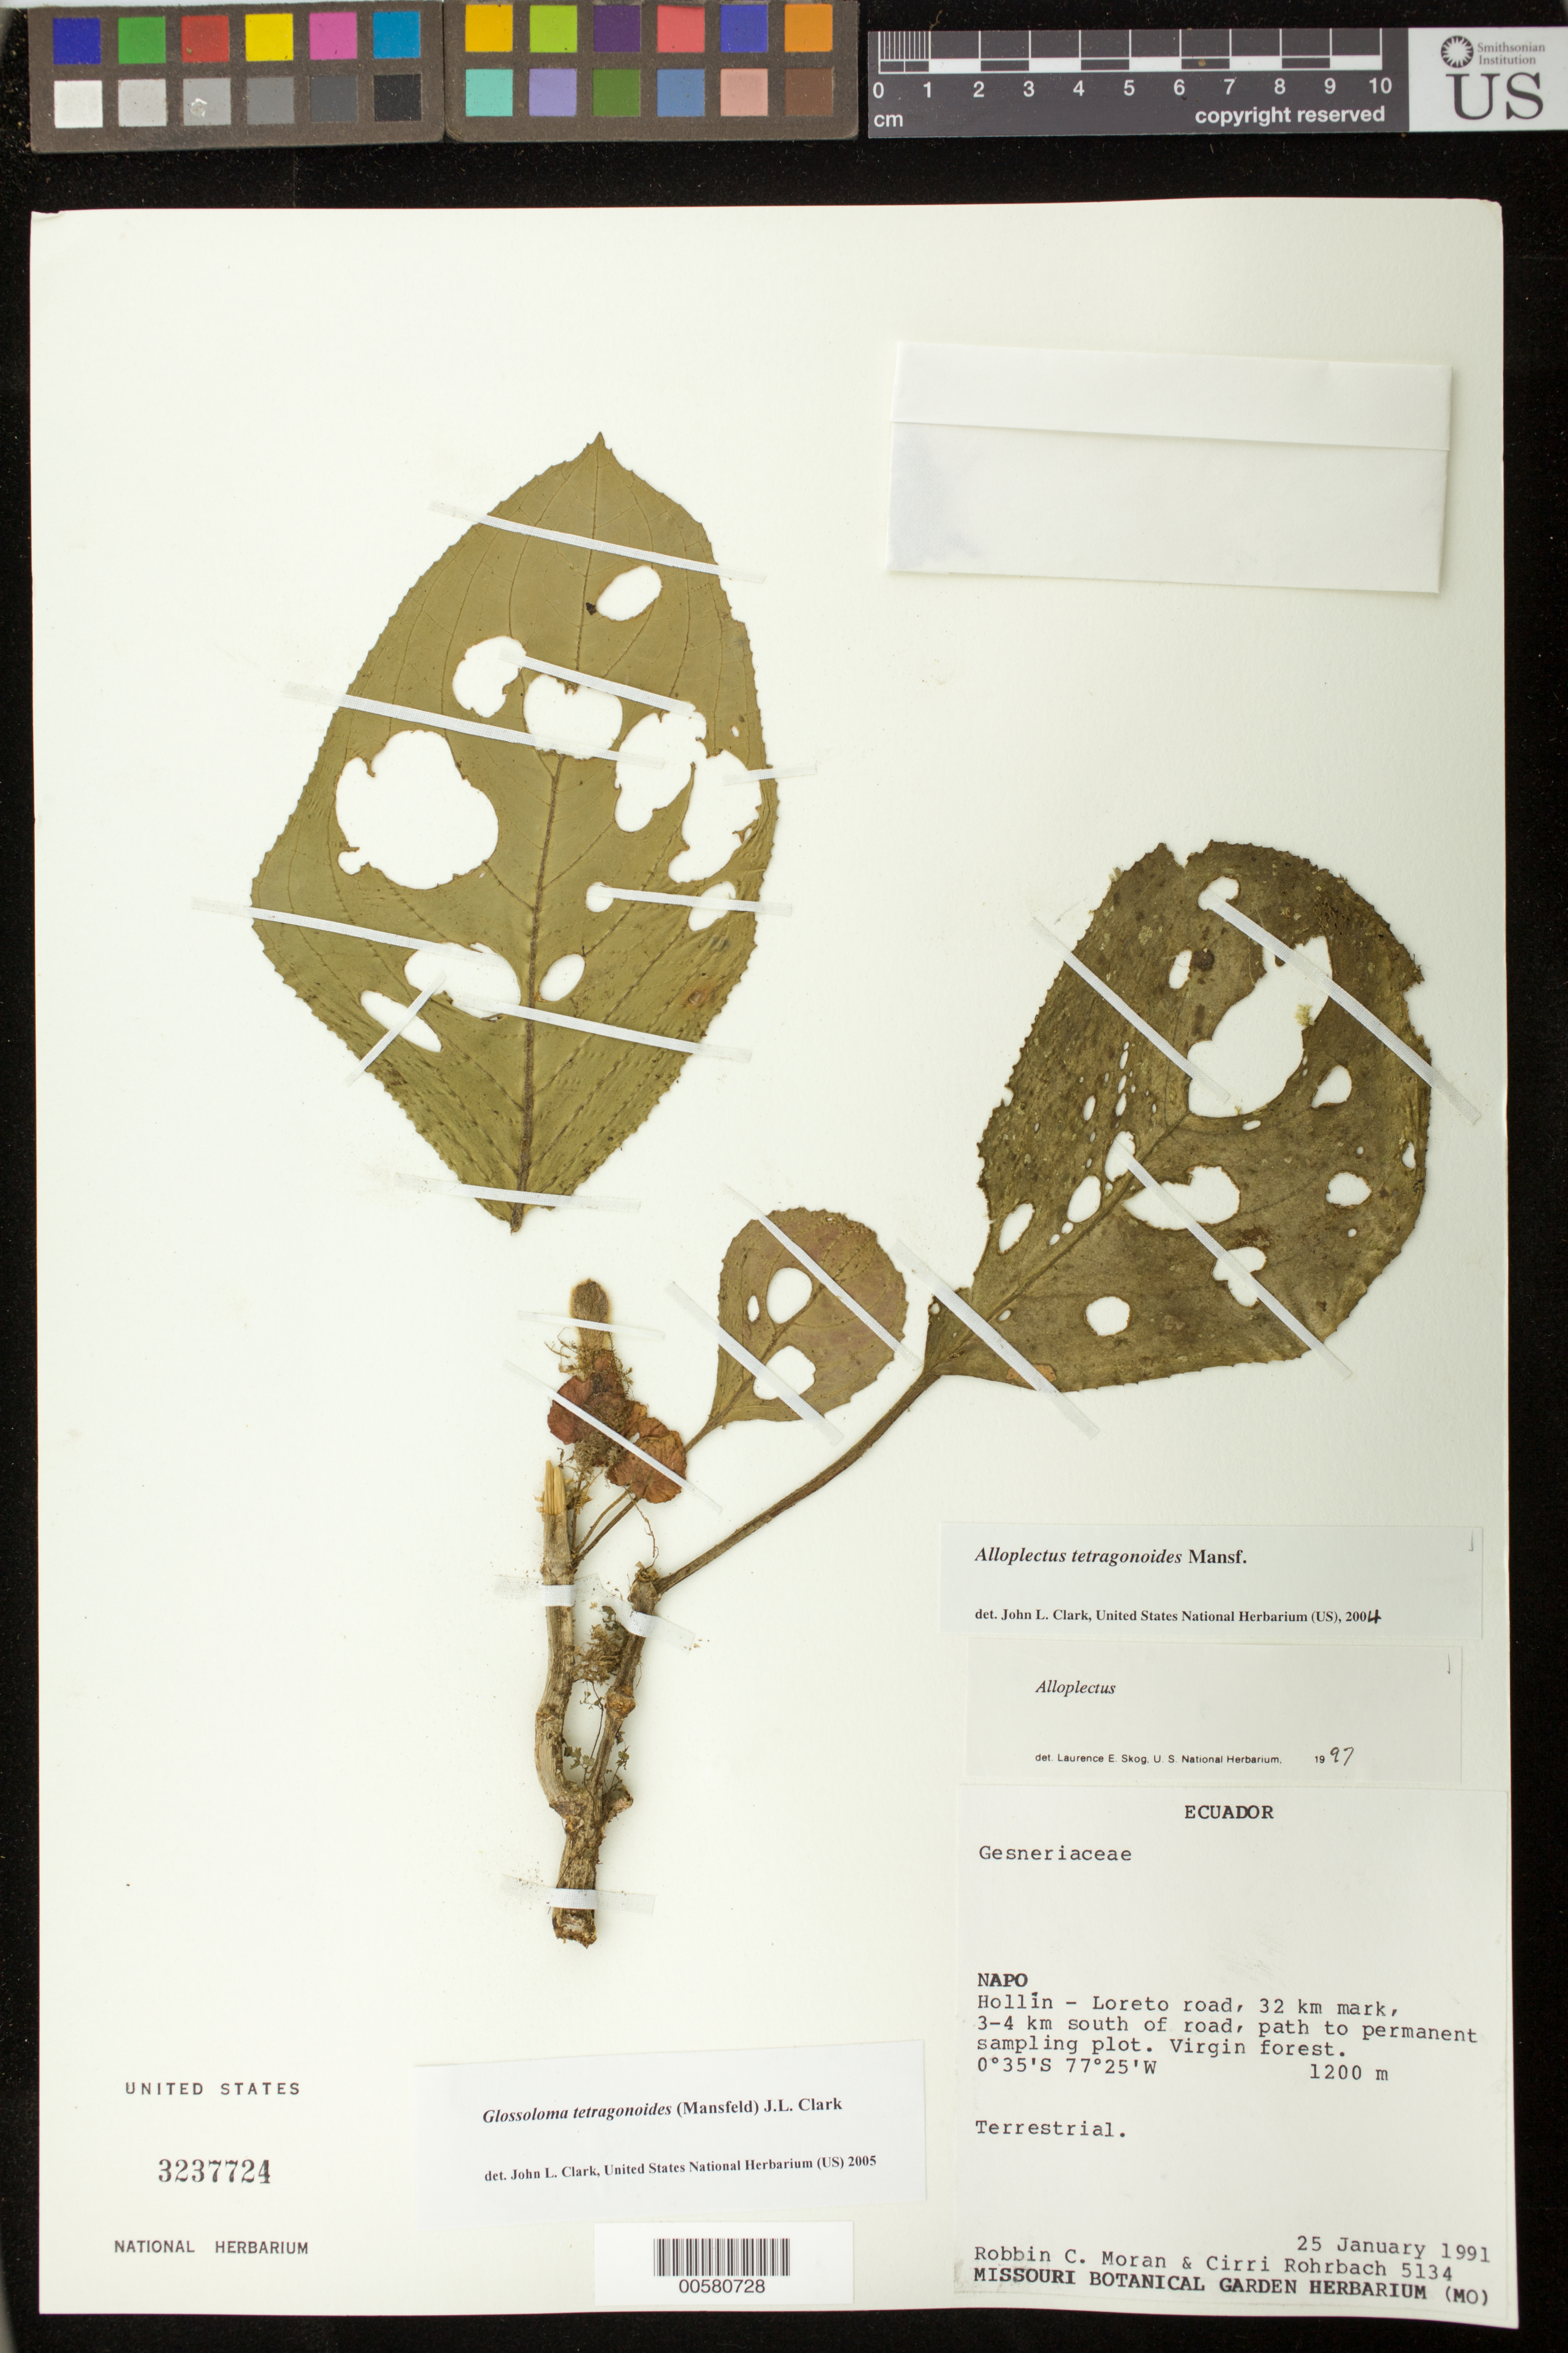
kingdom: Plantae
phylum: Tracheophyta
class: Magnoliopsida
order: Lamiales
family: Gesneriaceae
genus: Glossoloma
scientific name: Glossoloma tetragonoides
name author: (Mansf.) J.L. Clark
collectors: R. C. Moran & C. Rohrbach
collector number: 5134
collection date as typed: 25 Jan 1991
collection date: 1991-01-25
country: Ecuador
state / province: Napo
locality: Hollín - Loreto road, 32 km mark, 3-4 km S of road, path to permanent sampling plot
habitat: Virgin forest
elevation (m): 1200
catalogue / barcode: US 3237724